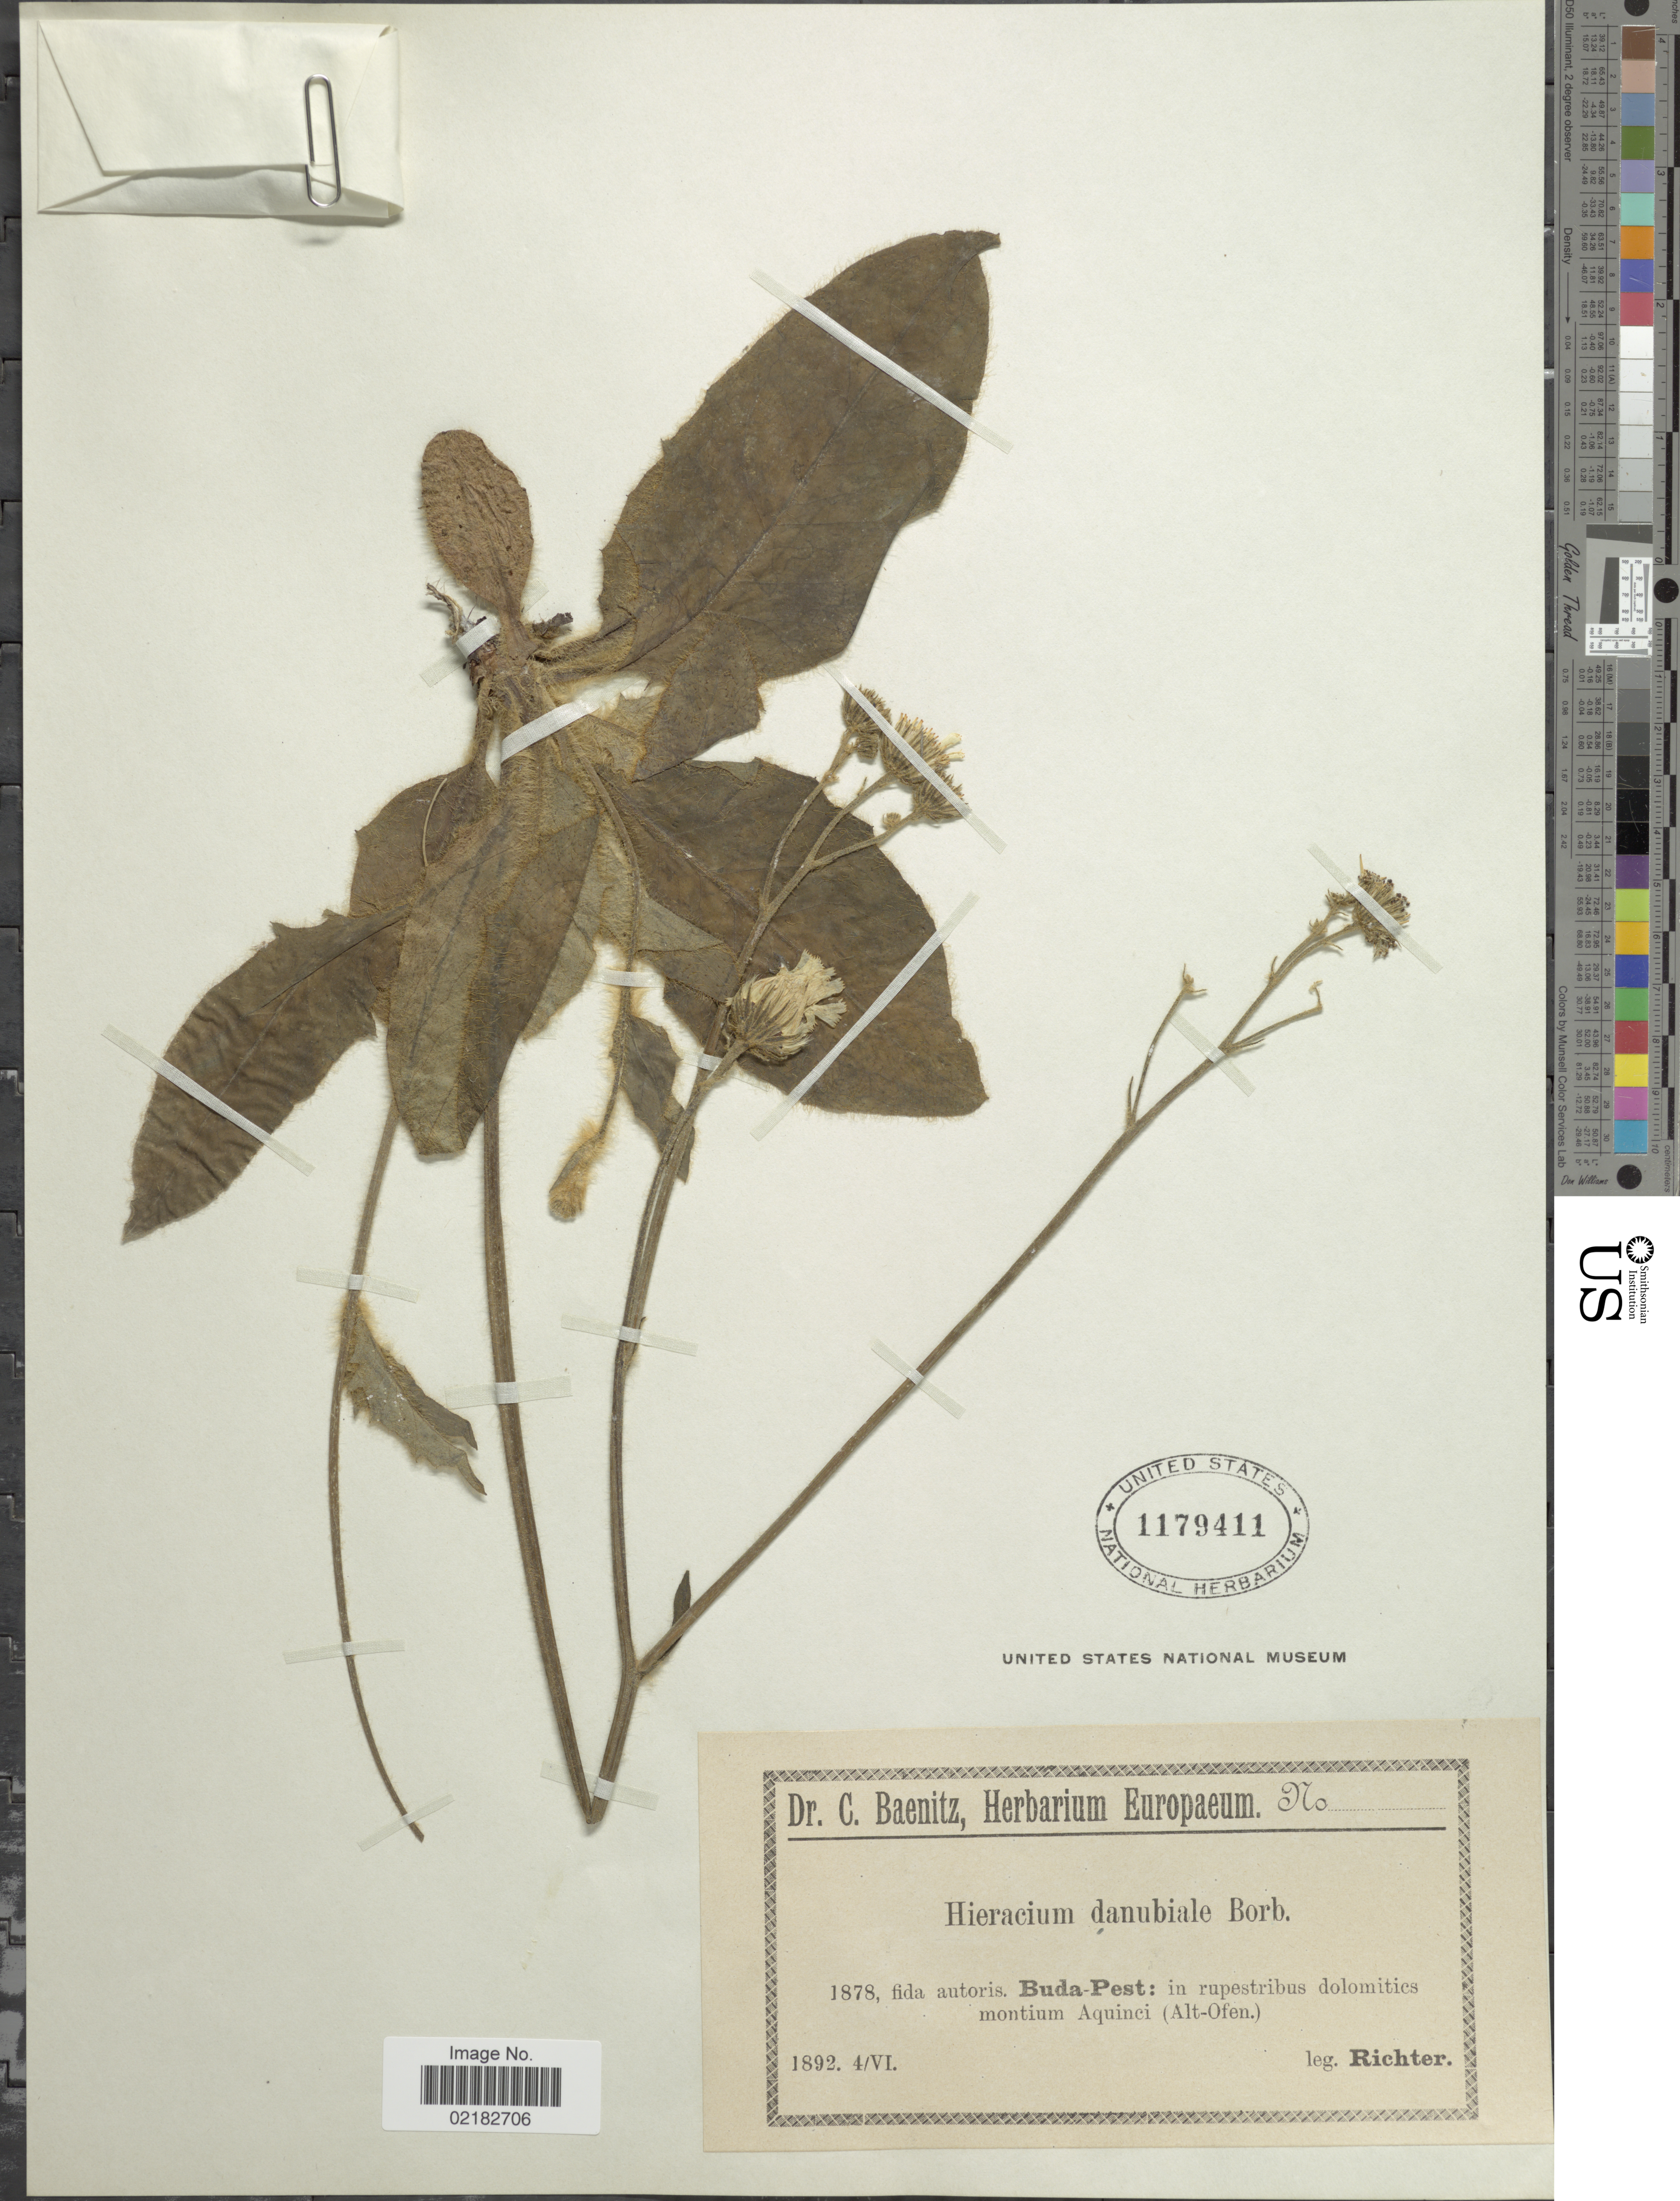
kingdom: Plantae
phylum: Tracheophyta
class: Magnoliopsida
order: Asterales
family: Asteraceae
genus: Hieracium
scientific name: Hieracium danubiale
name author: Borbás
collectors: -- Richter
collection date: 1892-06-04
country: Hungary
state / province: Budapest, Capital District of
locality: Buda-Pest: in ruperstribus dolomeities montium Aquinci (Alt-Ofen)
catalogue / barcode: US 1179411